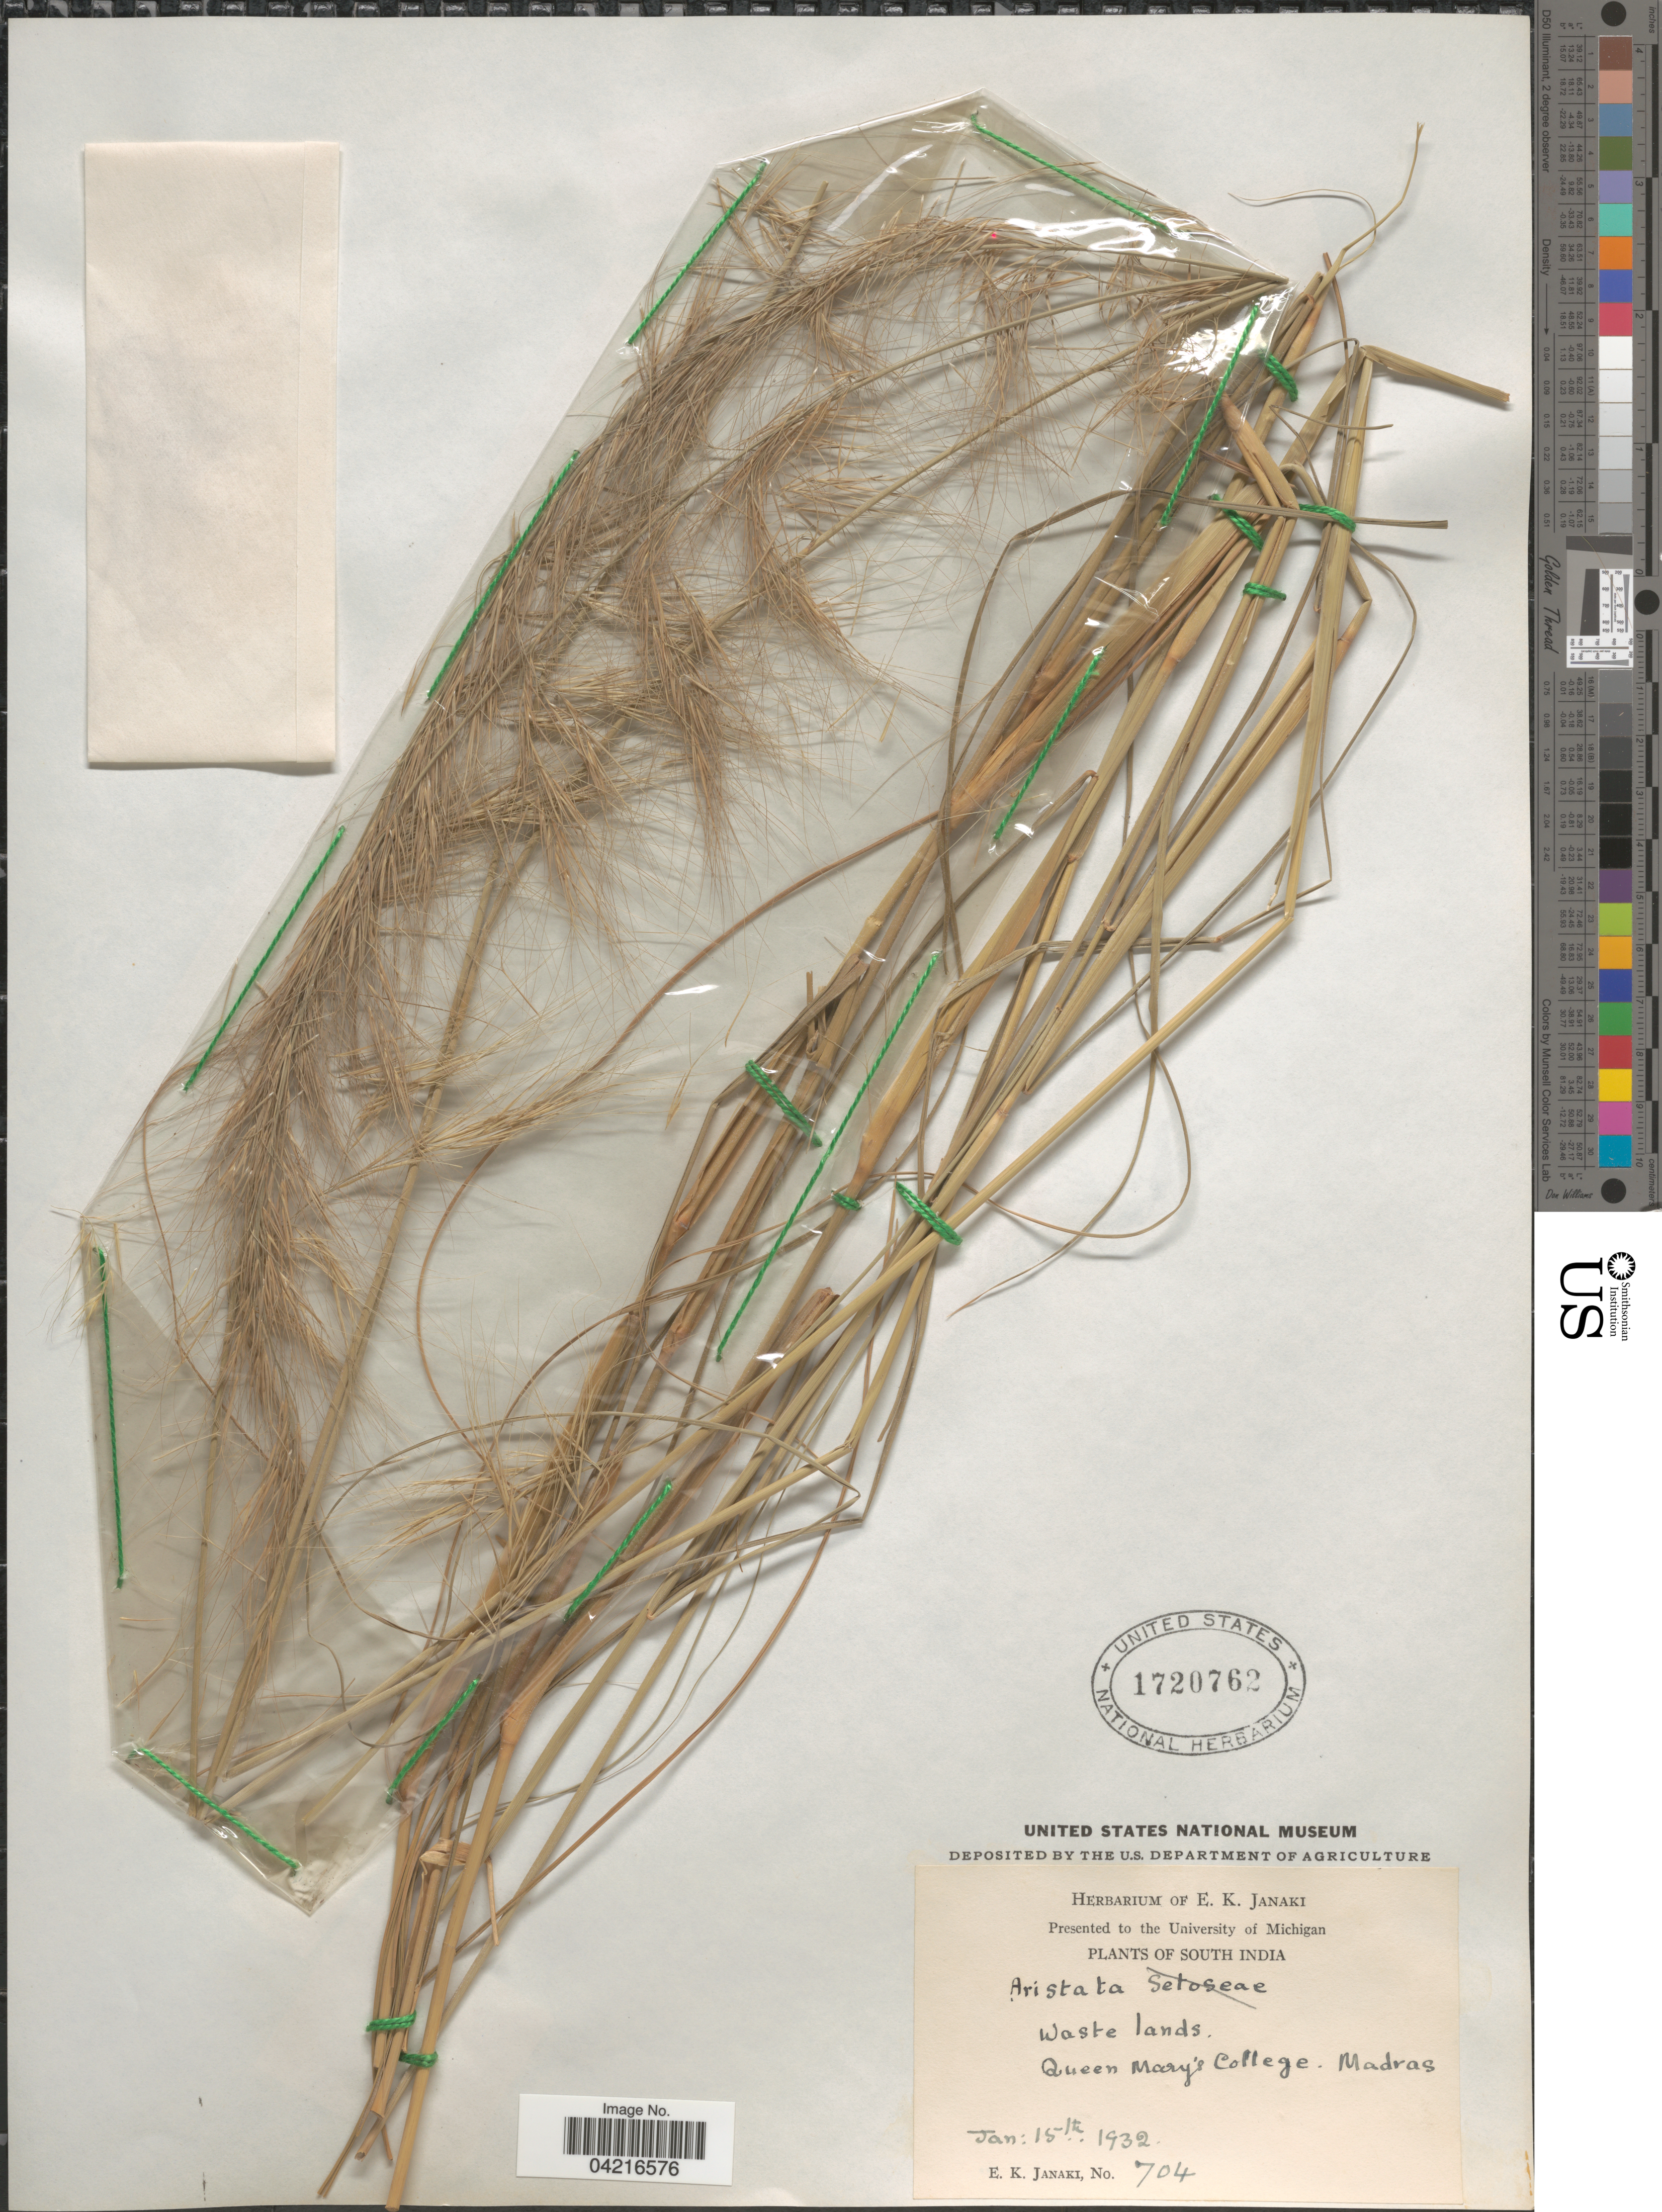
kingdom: Plantae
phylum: Tracheophyta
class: Liliopsida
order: Poales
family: Poaceae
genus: Aristida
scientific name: Aristida sp.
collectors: E. Janaki Ammal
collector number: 704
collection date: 1932-01-15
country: India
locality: South India. Queen Mary's College. Madras.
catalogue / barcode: US 1720762